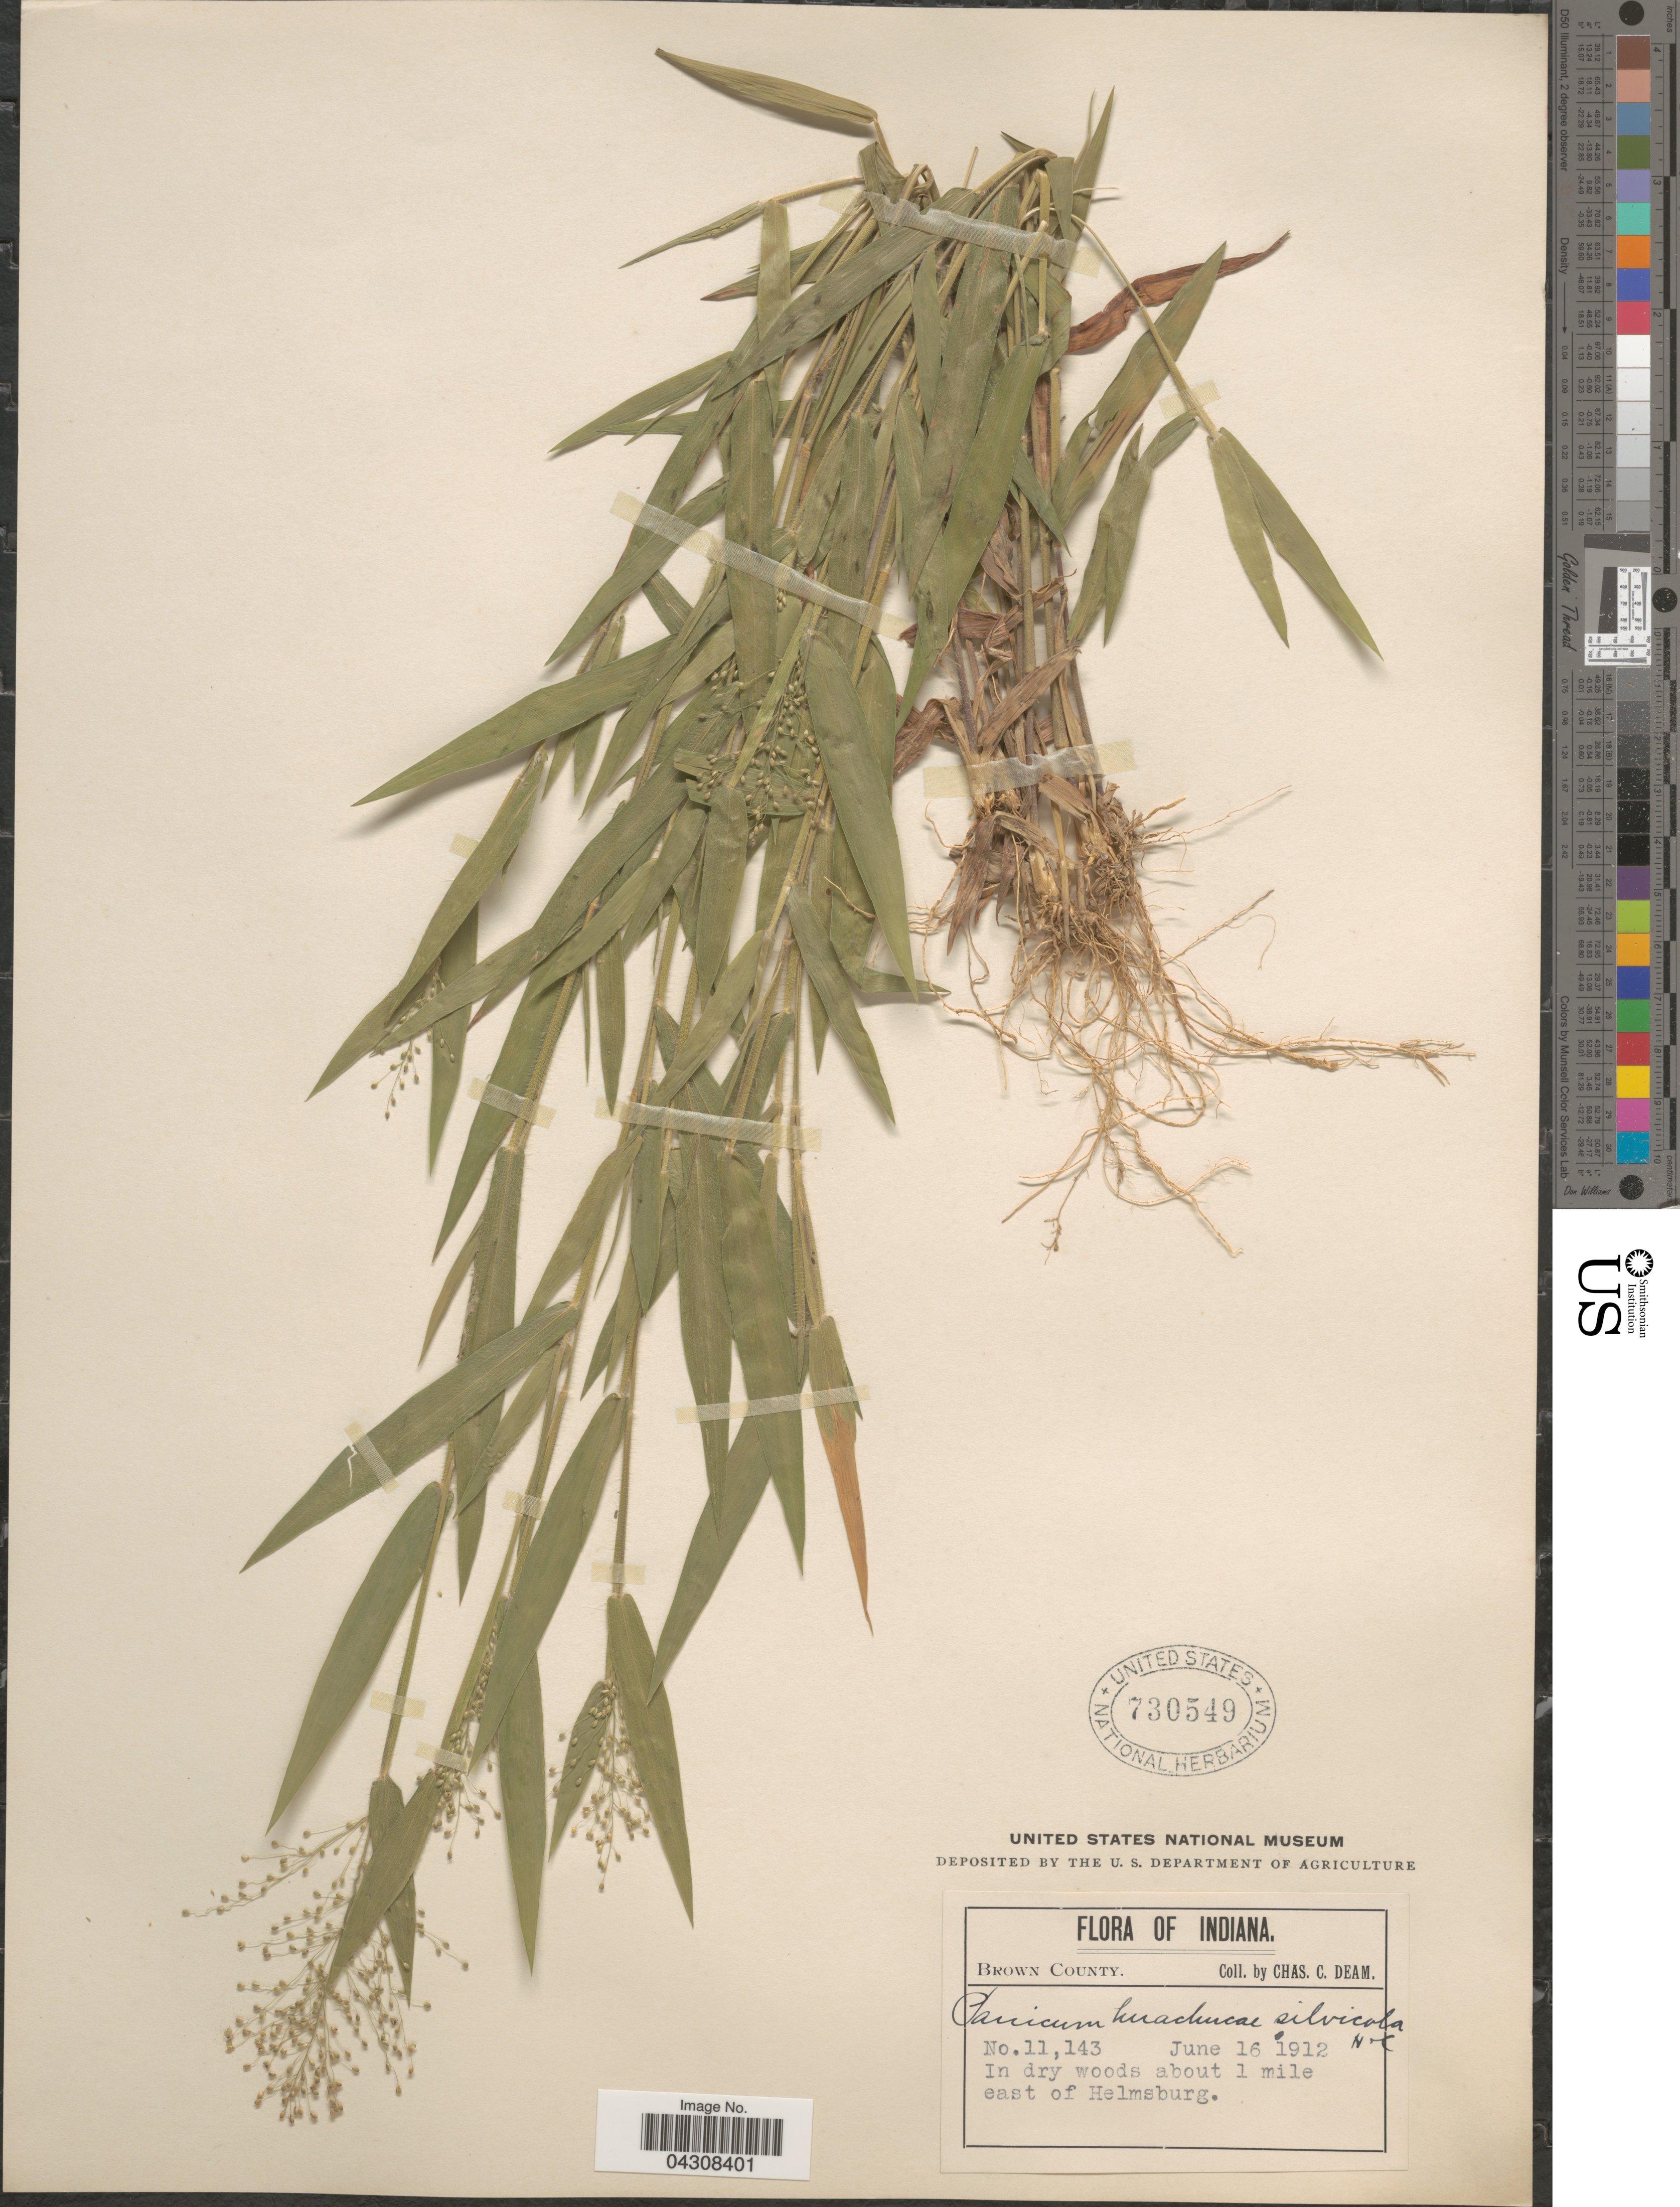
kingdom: Plantae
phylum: Tracheophyta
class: Liliopsida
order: Poales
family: Poaceae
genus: Dichanthelium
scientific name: Dichanthelium acuminatum var. acuminatum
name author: (Sw.) Gould & C.A. Clark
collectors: C. C. Deam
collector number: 11143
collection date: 1912-06-16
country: United States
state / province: Indiana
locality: Brown County. In dry woods about 1 mile east of Helmsburg.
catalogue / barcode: US 730549